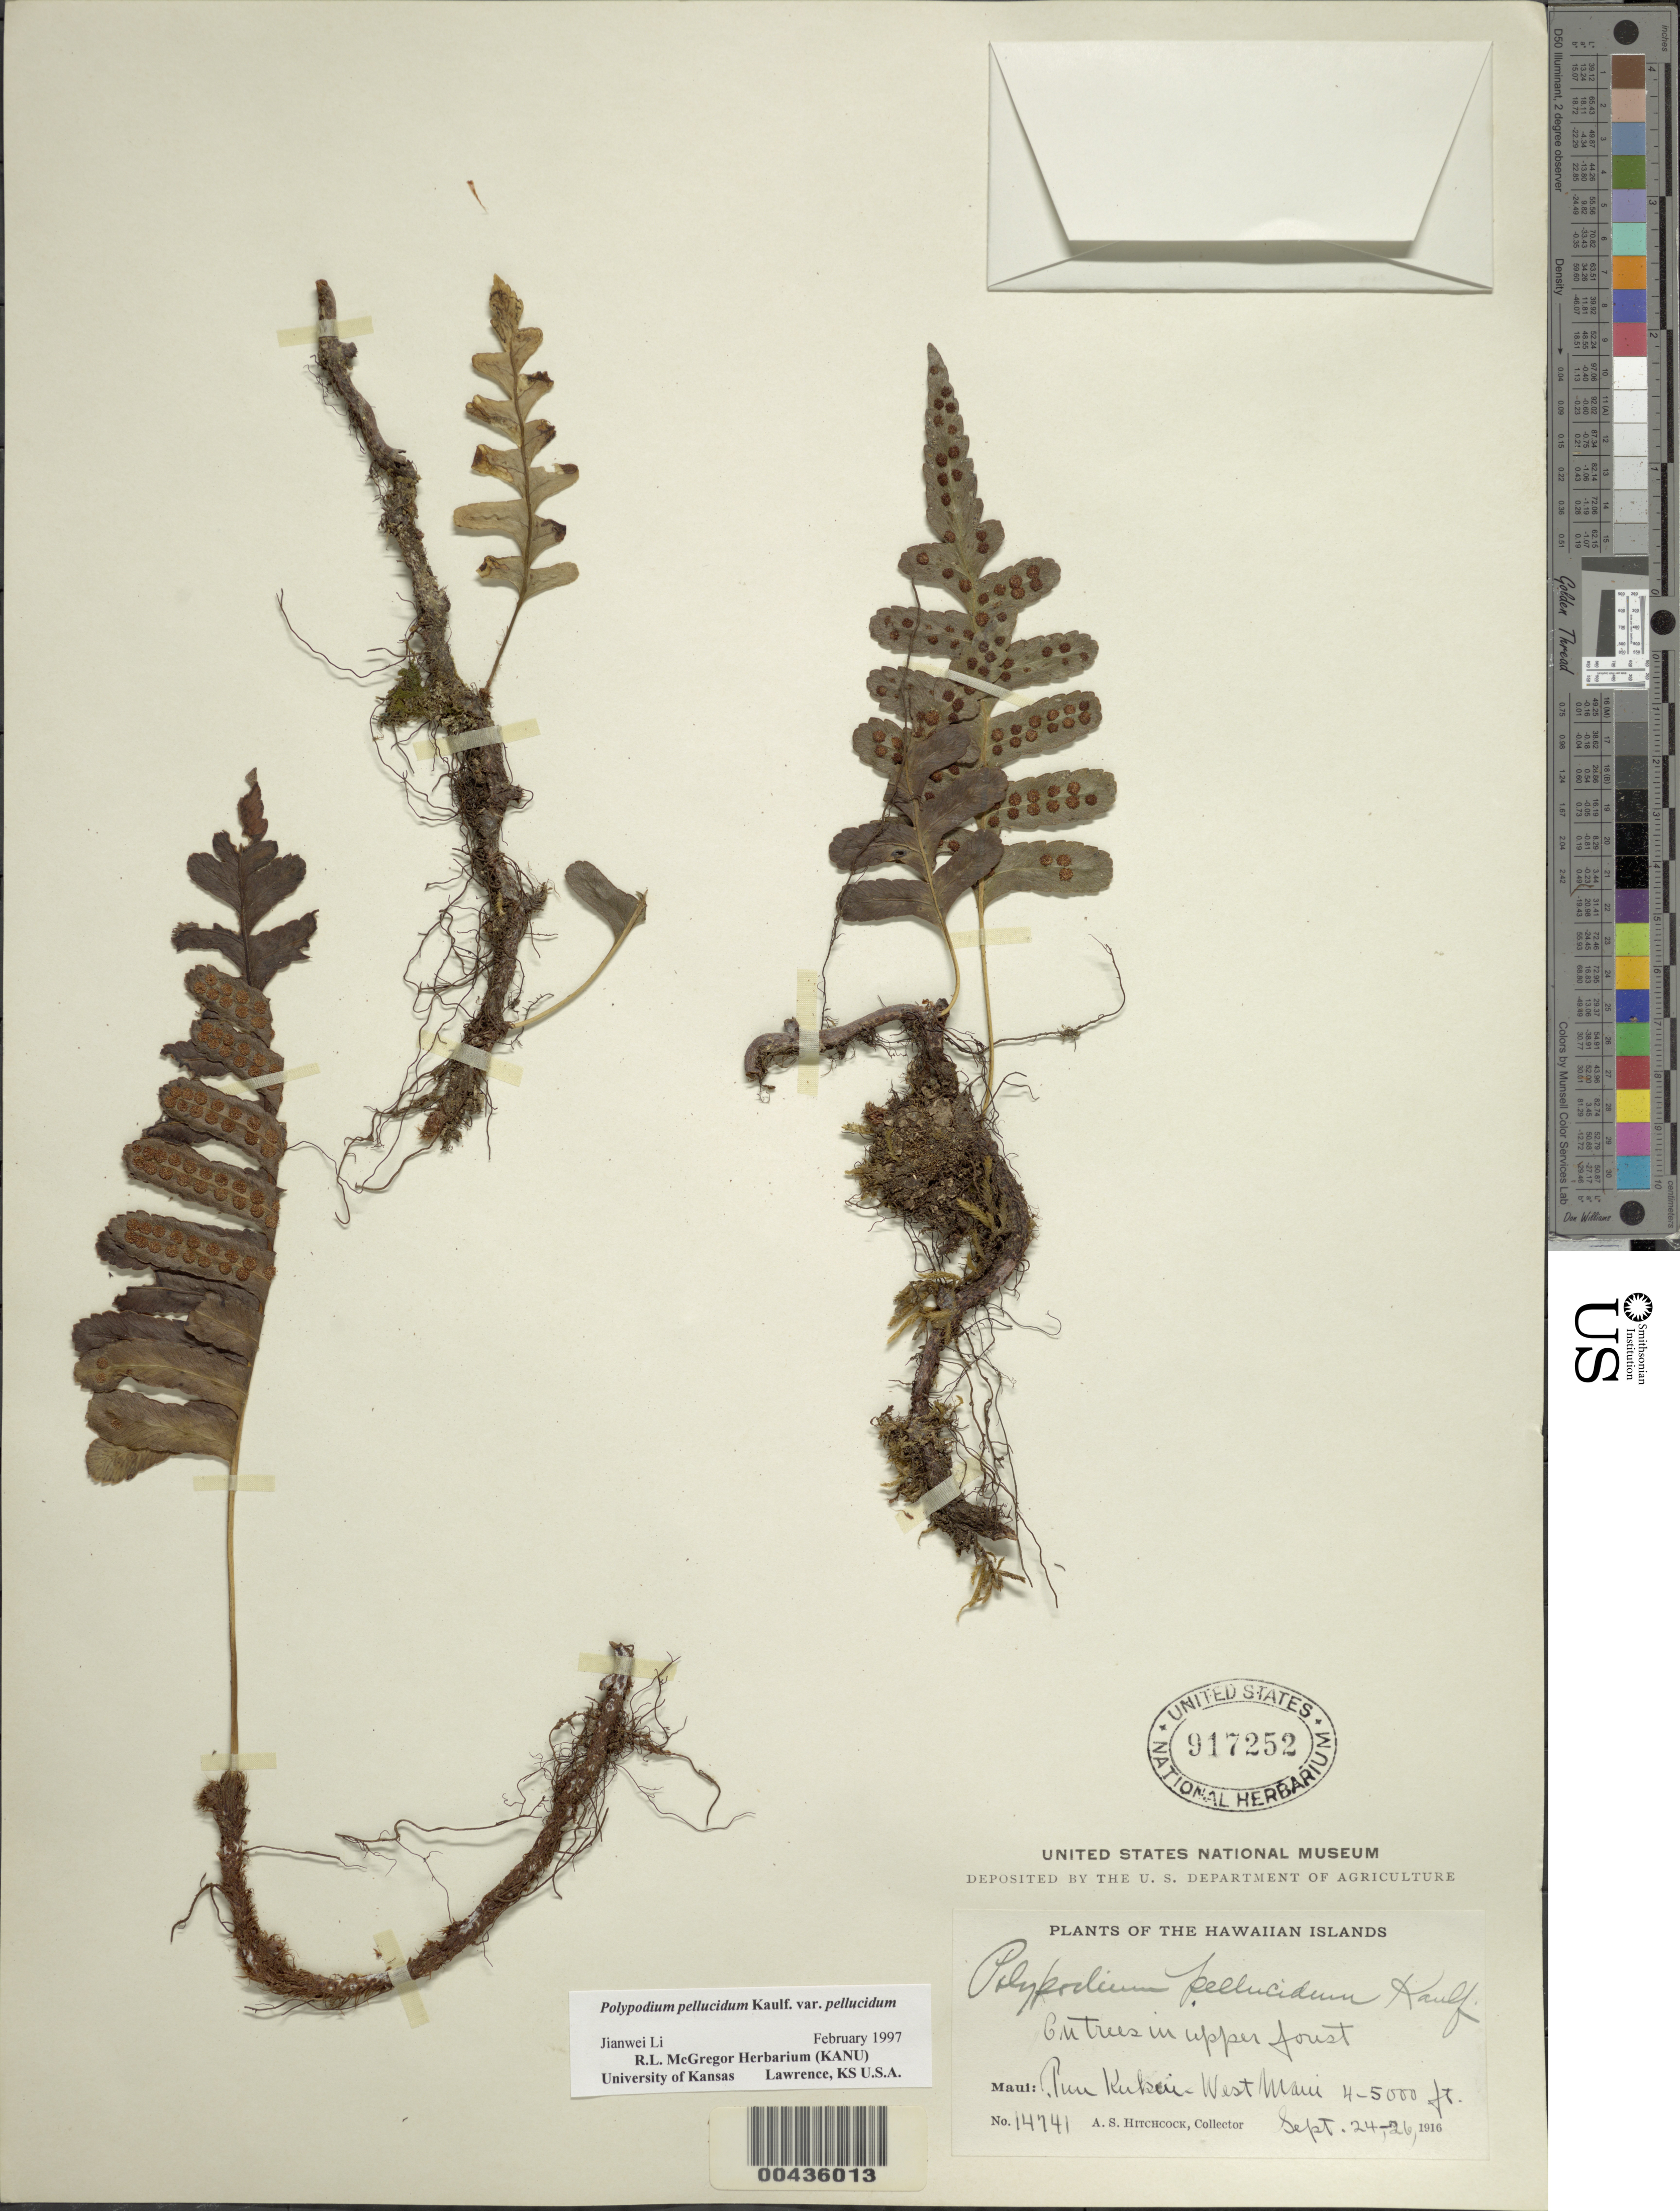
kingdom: Plantae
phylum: Tracheophyta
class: Polypodiopsida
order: Polypodiales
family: Polypodiaceae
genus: Polypodium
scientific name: Polypodium pellucidum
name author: Kaulf.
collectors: A. S. Hitchcock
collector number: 14741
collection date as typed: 24 Sep 1916 to 26 Sep 1916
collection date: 1916-09-24/1916-09-26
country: United States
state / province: Hawaii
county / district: Maui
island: Maui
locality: Puu Kukui-W Maui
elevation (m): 1219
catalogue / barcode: US 917252